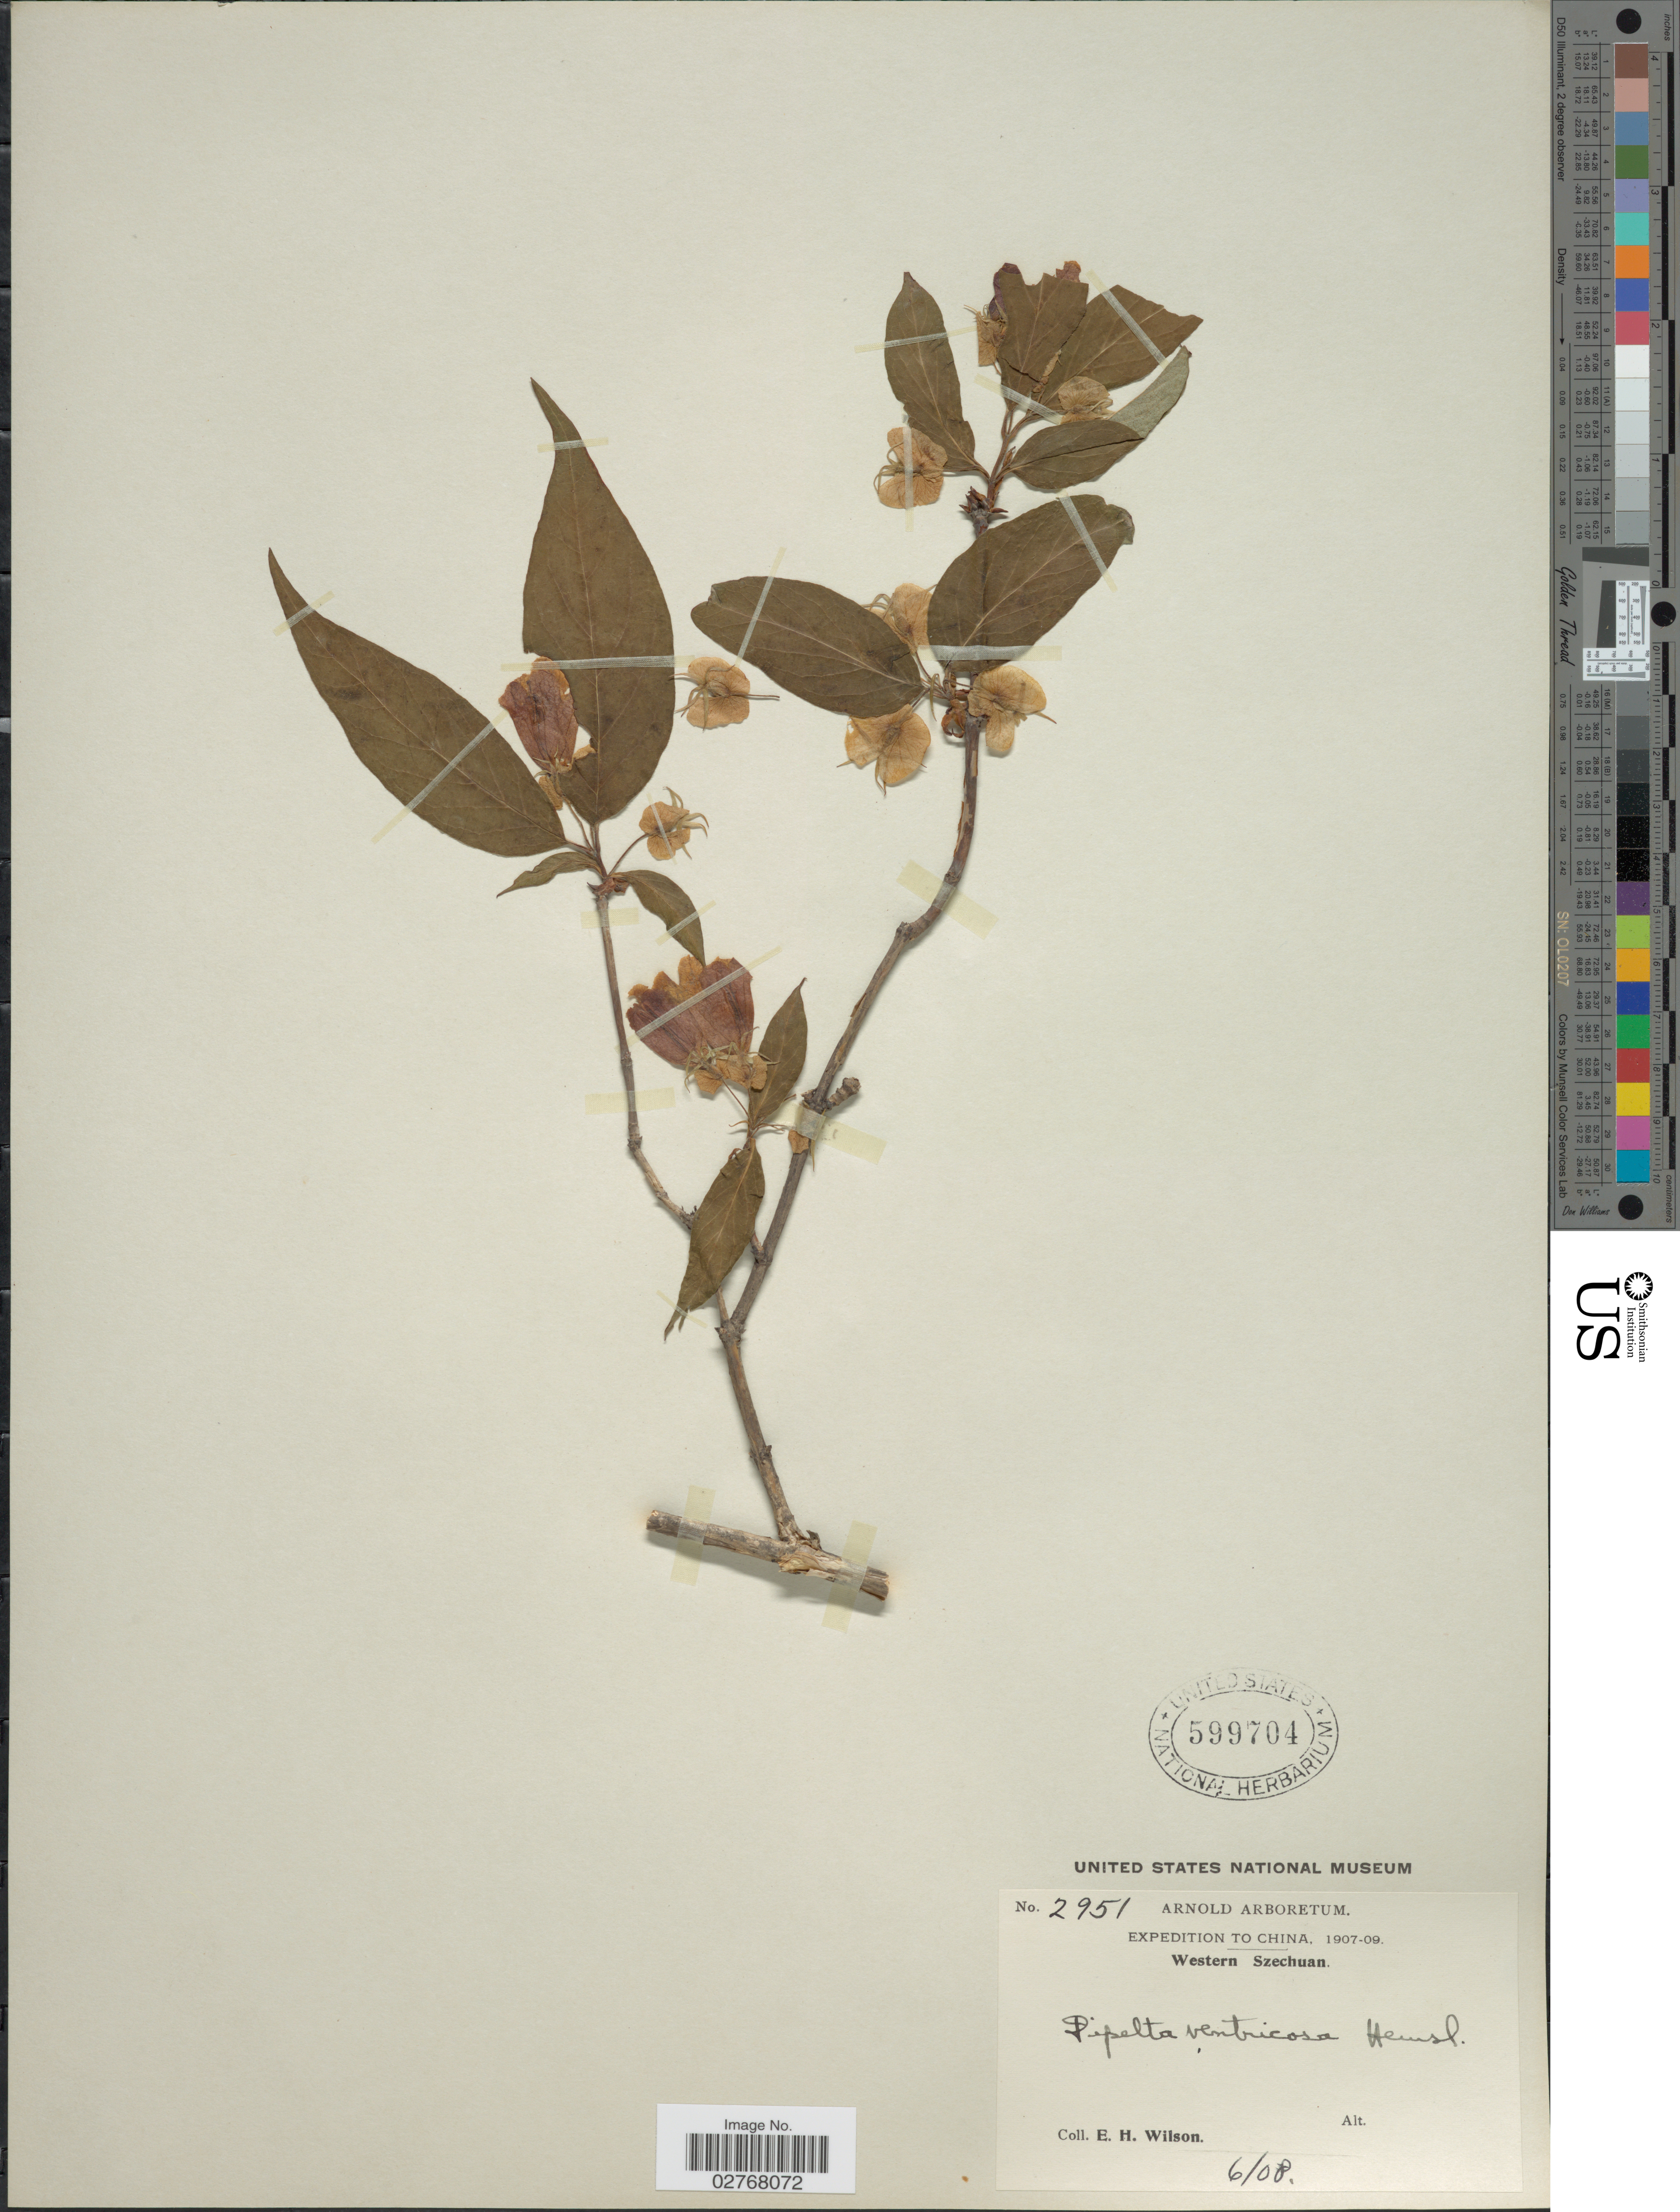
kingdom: Plantae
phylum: Tracheophyta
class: Magnoliopsida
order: Dipsacales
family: Caprifoliaceae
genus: Dipelta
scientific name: Dipelta ventricosa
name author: Hemsl.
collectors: E. Wilson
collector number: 2951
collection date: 1908-06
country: China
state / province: Sichuan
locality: Western Szechuan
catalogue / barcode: US 599704